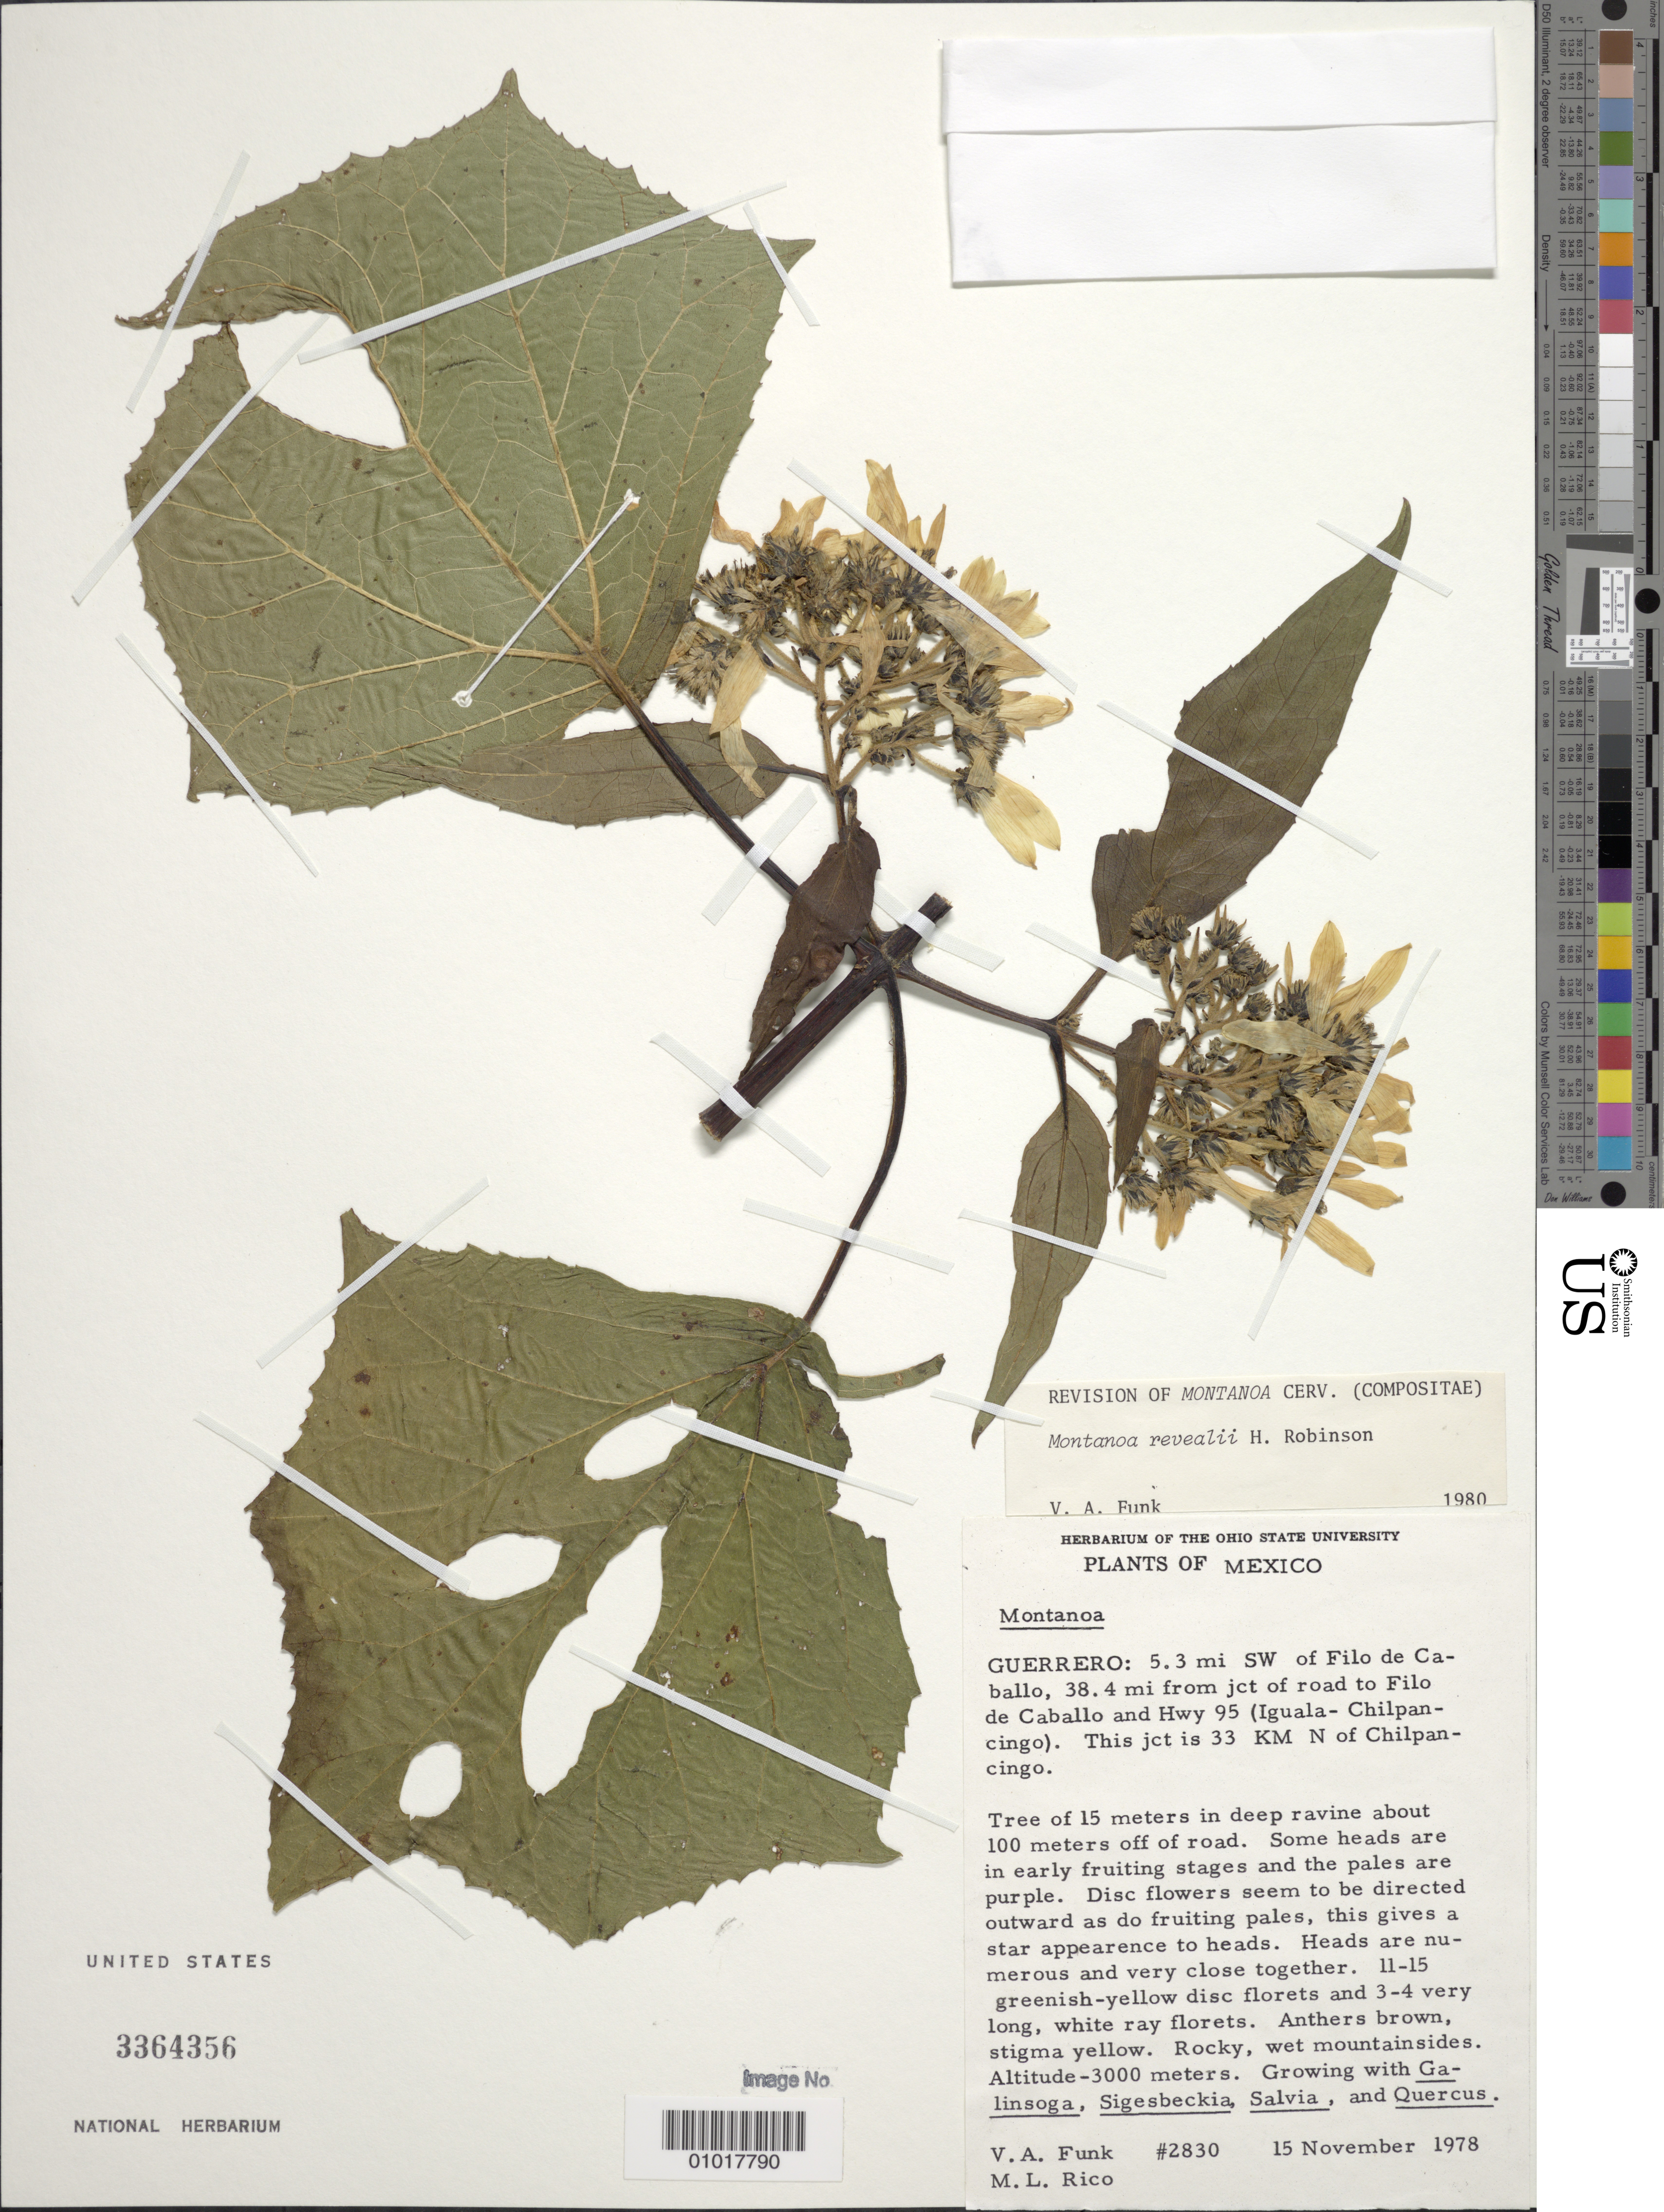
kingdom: Plantae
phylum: Tracheophyta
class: Magnoliopsida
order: Asterales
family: Asteraceae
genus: Montanoa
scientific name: Montanoa revealii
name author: H. Rob.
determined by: Funk, Vicki A., (BOT), Smithsonian Institution - National Museum of Natural History (UNITED STATES)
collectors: V. Funk & M. Rico Arce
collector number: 2830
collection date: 1978-11-15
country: Mexico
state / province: Guerrero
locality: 5.3 mi SW of Filo de Caballo, 38.4 mi from jct of road to Filo de Caballo and Hwy 95 (Iguala-Chilpancingo). This jct is 33 KM N of Chilpancingo.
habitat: Rocky, wet mountainsides.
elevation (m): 3000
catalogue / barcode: US 3364356